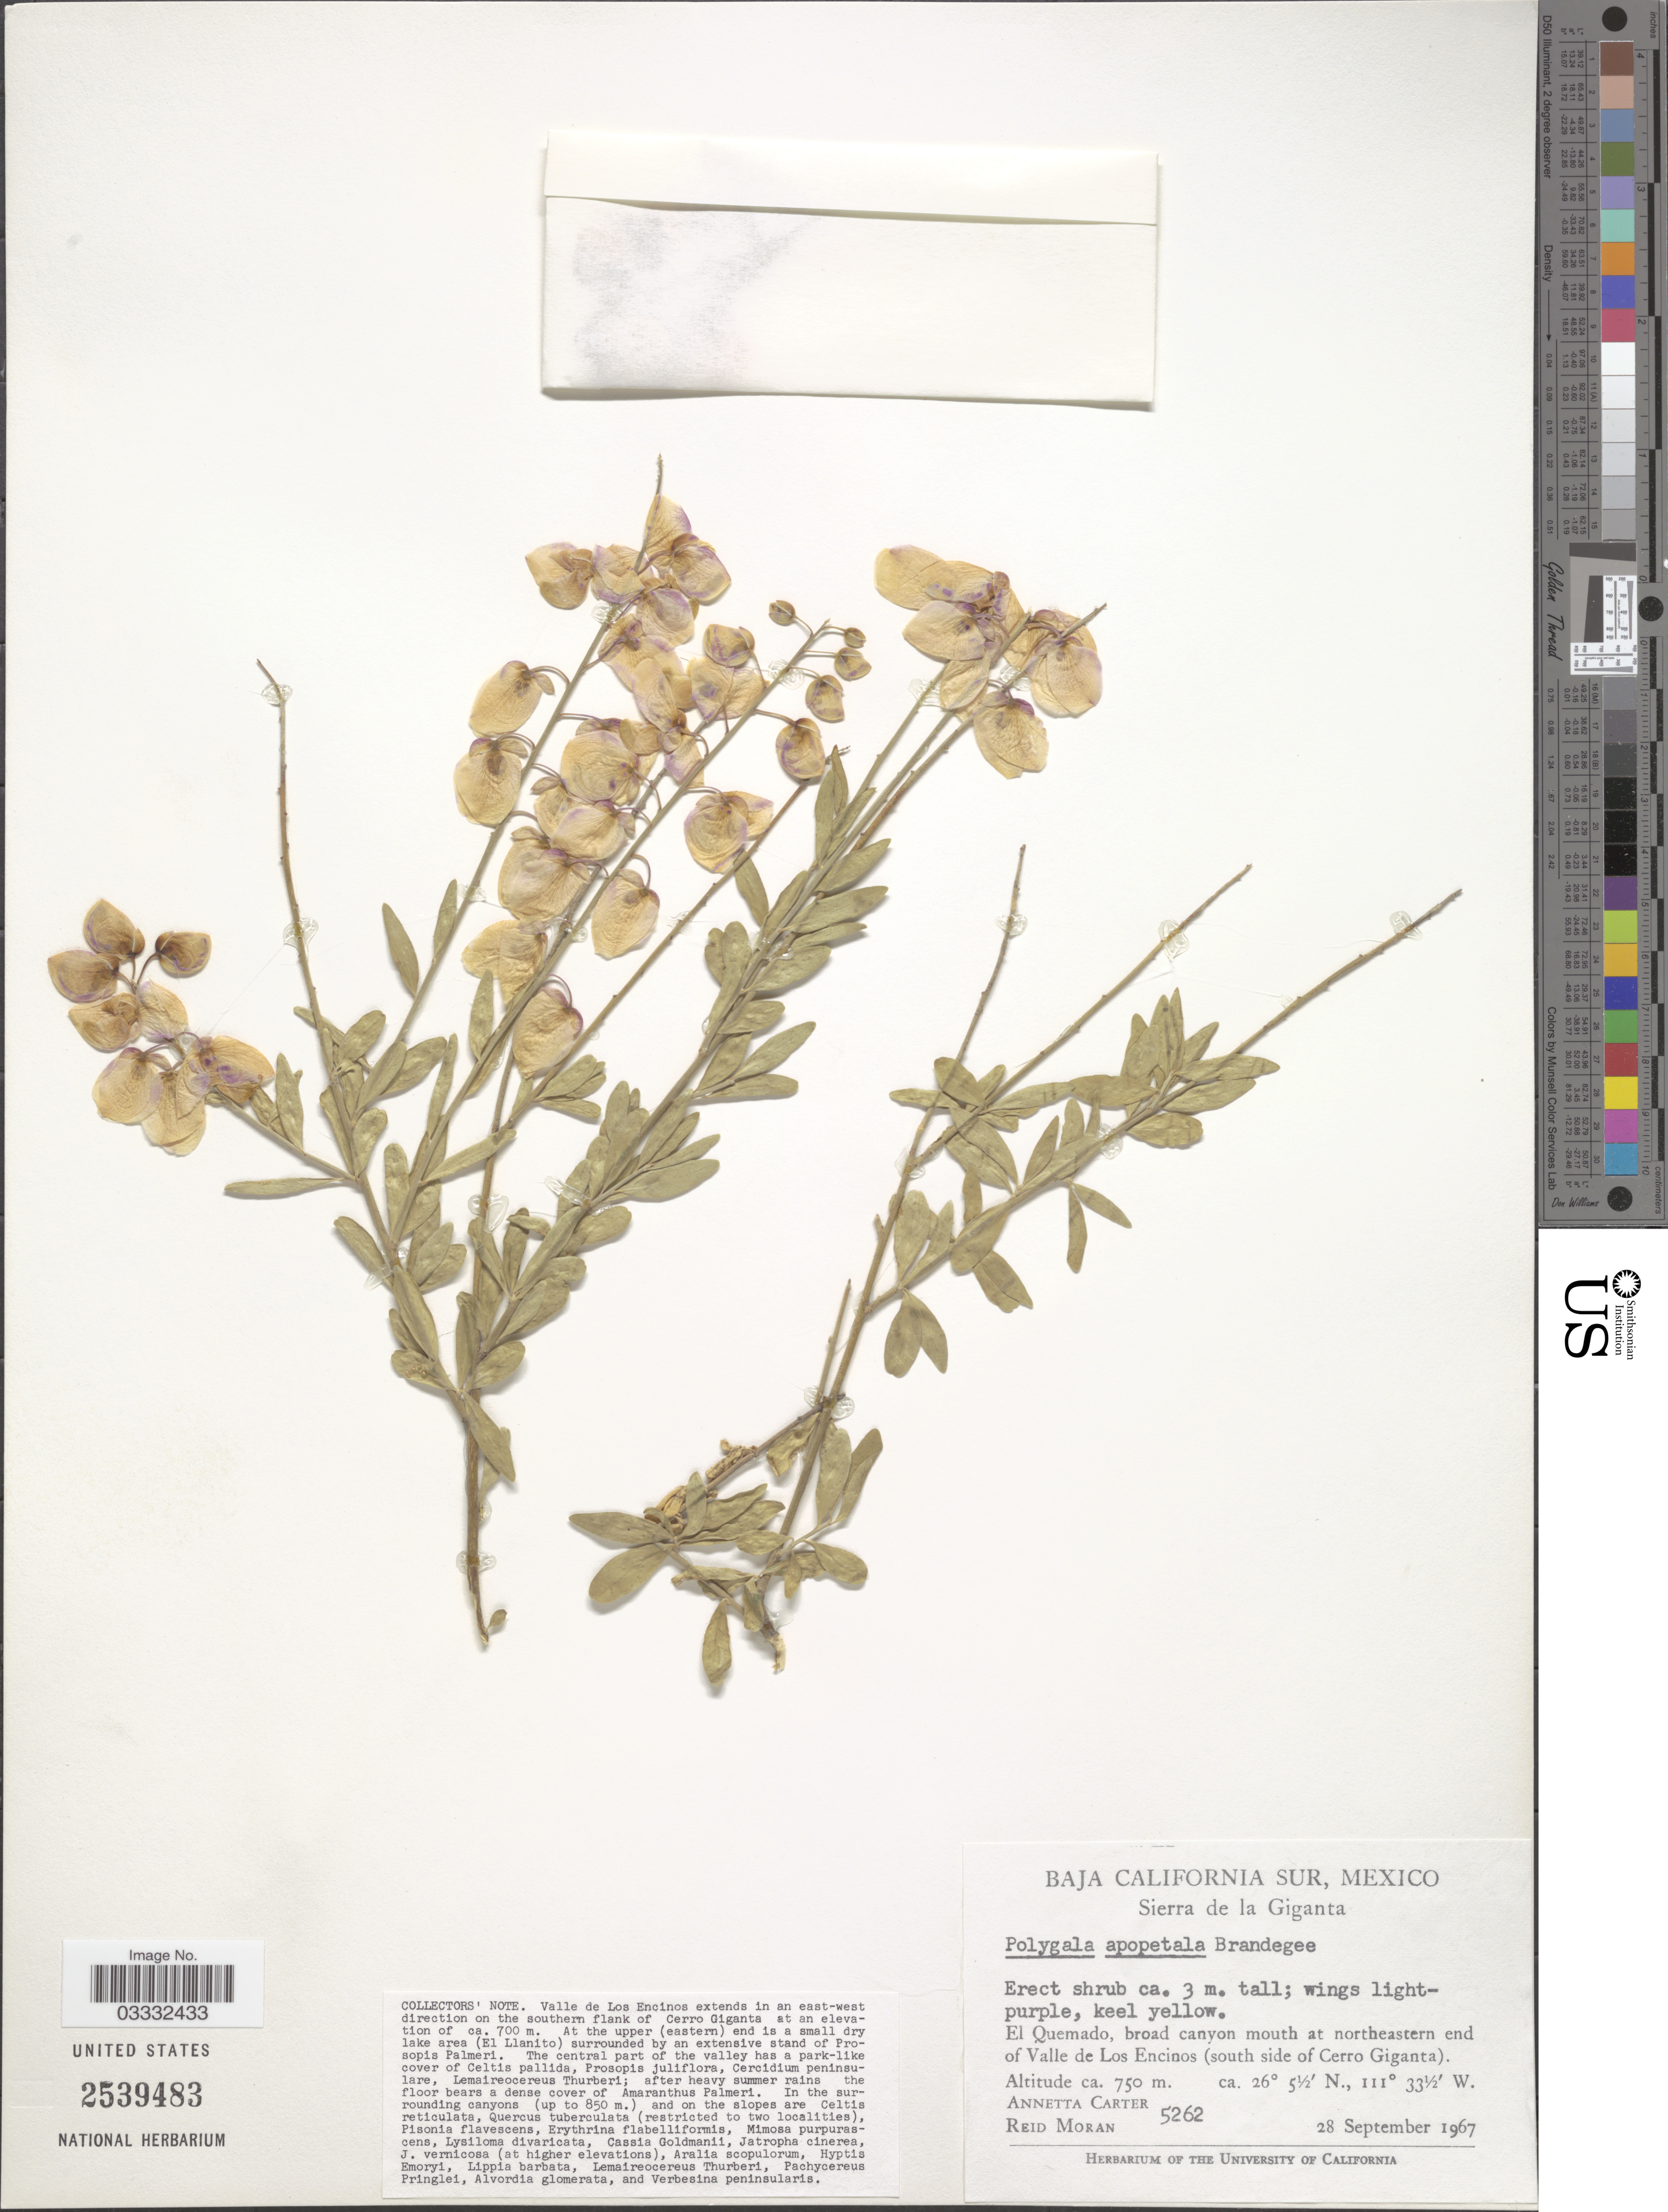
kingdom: Plantae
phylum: Tracheophyta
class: Magnoliopsida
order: Fabales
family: Polygalaceae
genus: Asemeia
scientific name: Asemeia apopetala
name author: (K. Brandegee) J.F.B. Pastore & J.R. Abbott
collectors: A. Carter & R. Moran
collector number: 5262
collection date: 1967-09-28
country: Mexico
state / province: Baja California Sur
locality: Sierra de la Giganta. El Quemado, broad canyon mouth at northeastern end of Valle de Los Encinos (south side of Cerro Giganta).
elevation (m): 750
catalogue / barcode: US 2539483